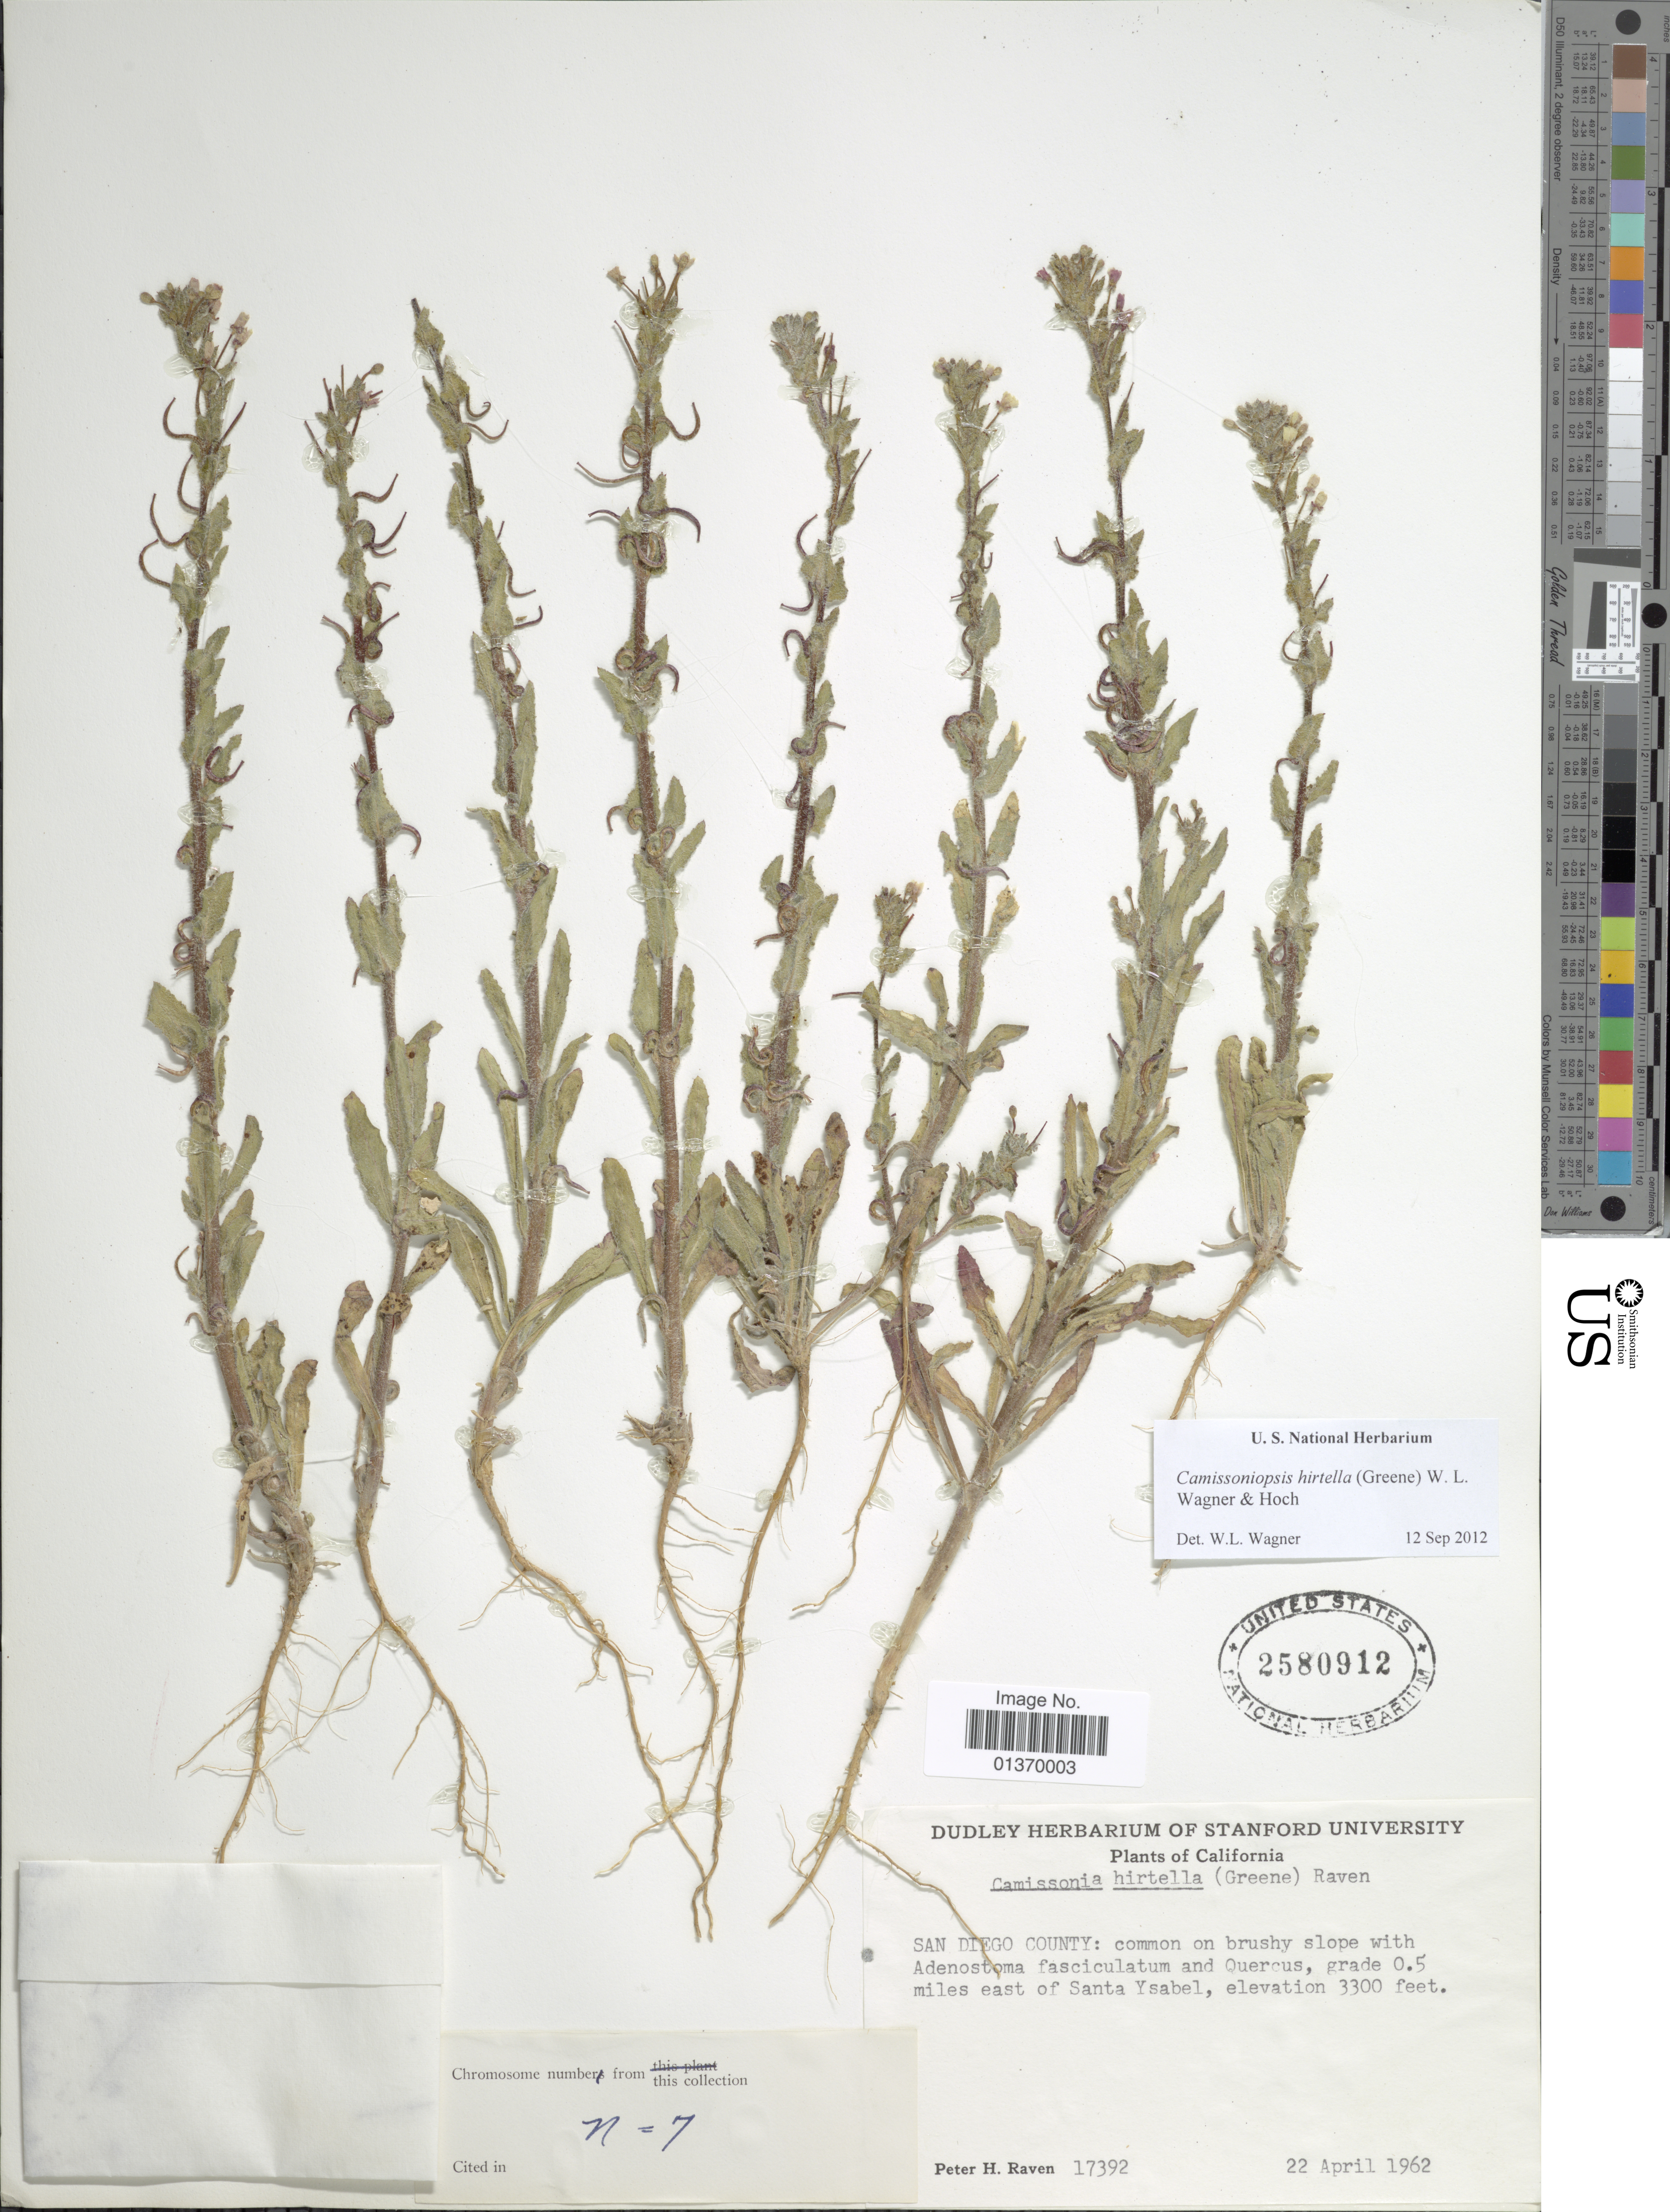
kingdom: Plantae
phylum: Tracheophyta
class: Magnoliopsida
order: Myrtales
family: Onagraceae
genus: Camissoniopsis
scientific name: Camissoniopsis hirtella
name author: (Greene) W.L. Wagner & Hoch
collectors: P. H. Raven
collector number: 17392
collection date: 1962-04-22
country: United States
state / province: California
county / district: San Diego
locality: San Diego County: grade 0.5 miles east of Santa Ysabel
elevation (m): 1006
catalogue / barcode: US 2580912